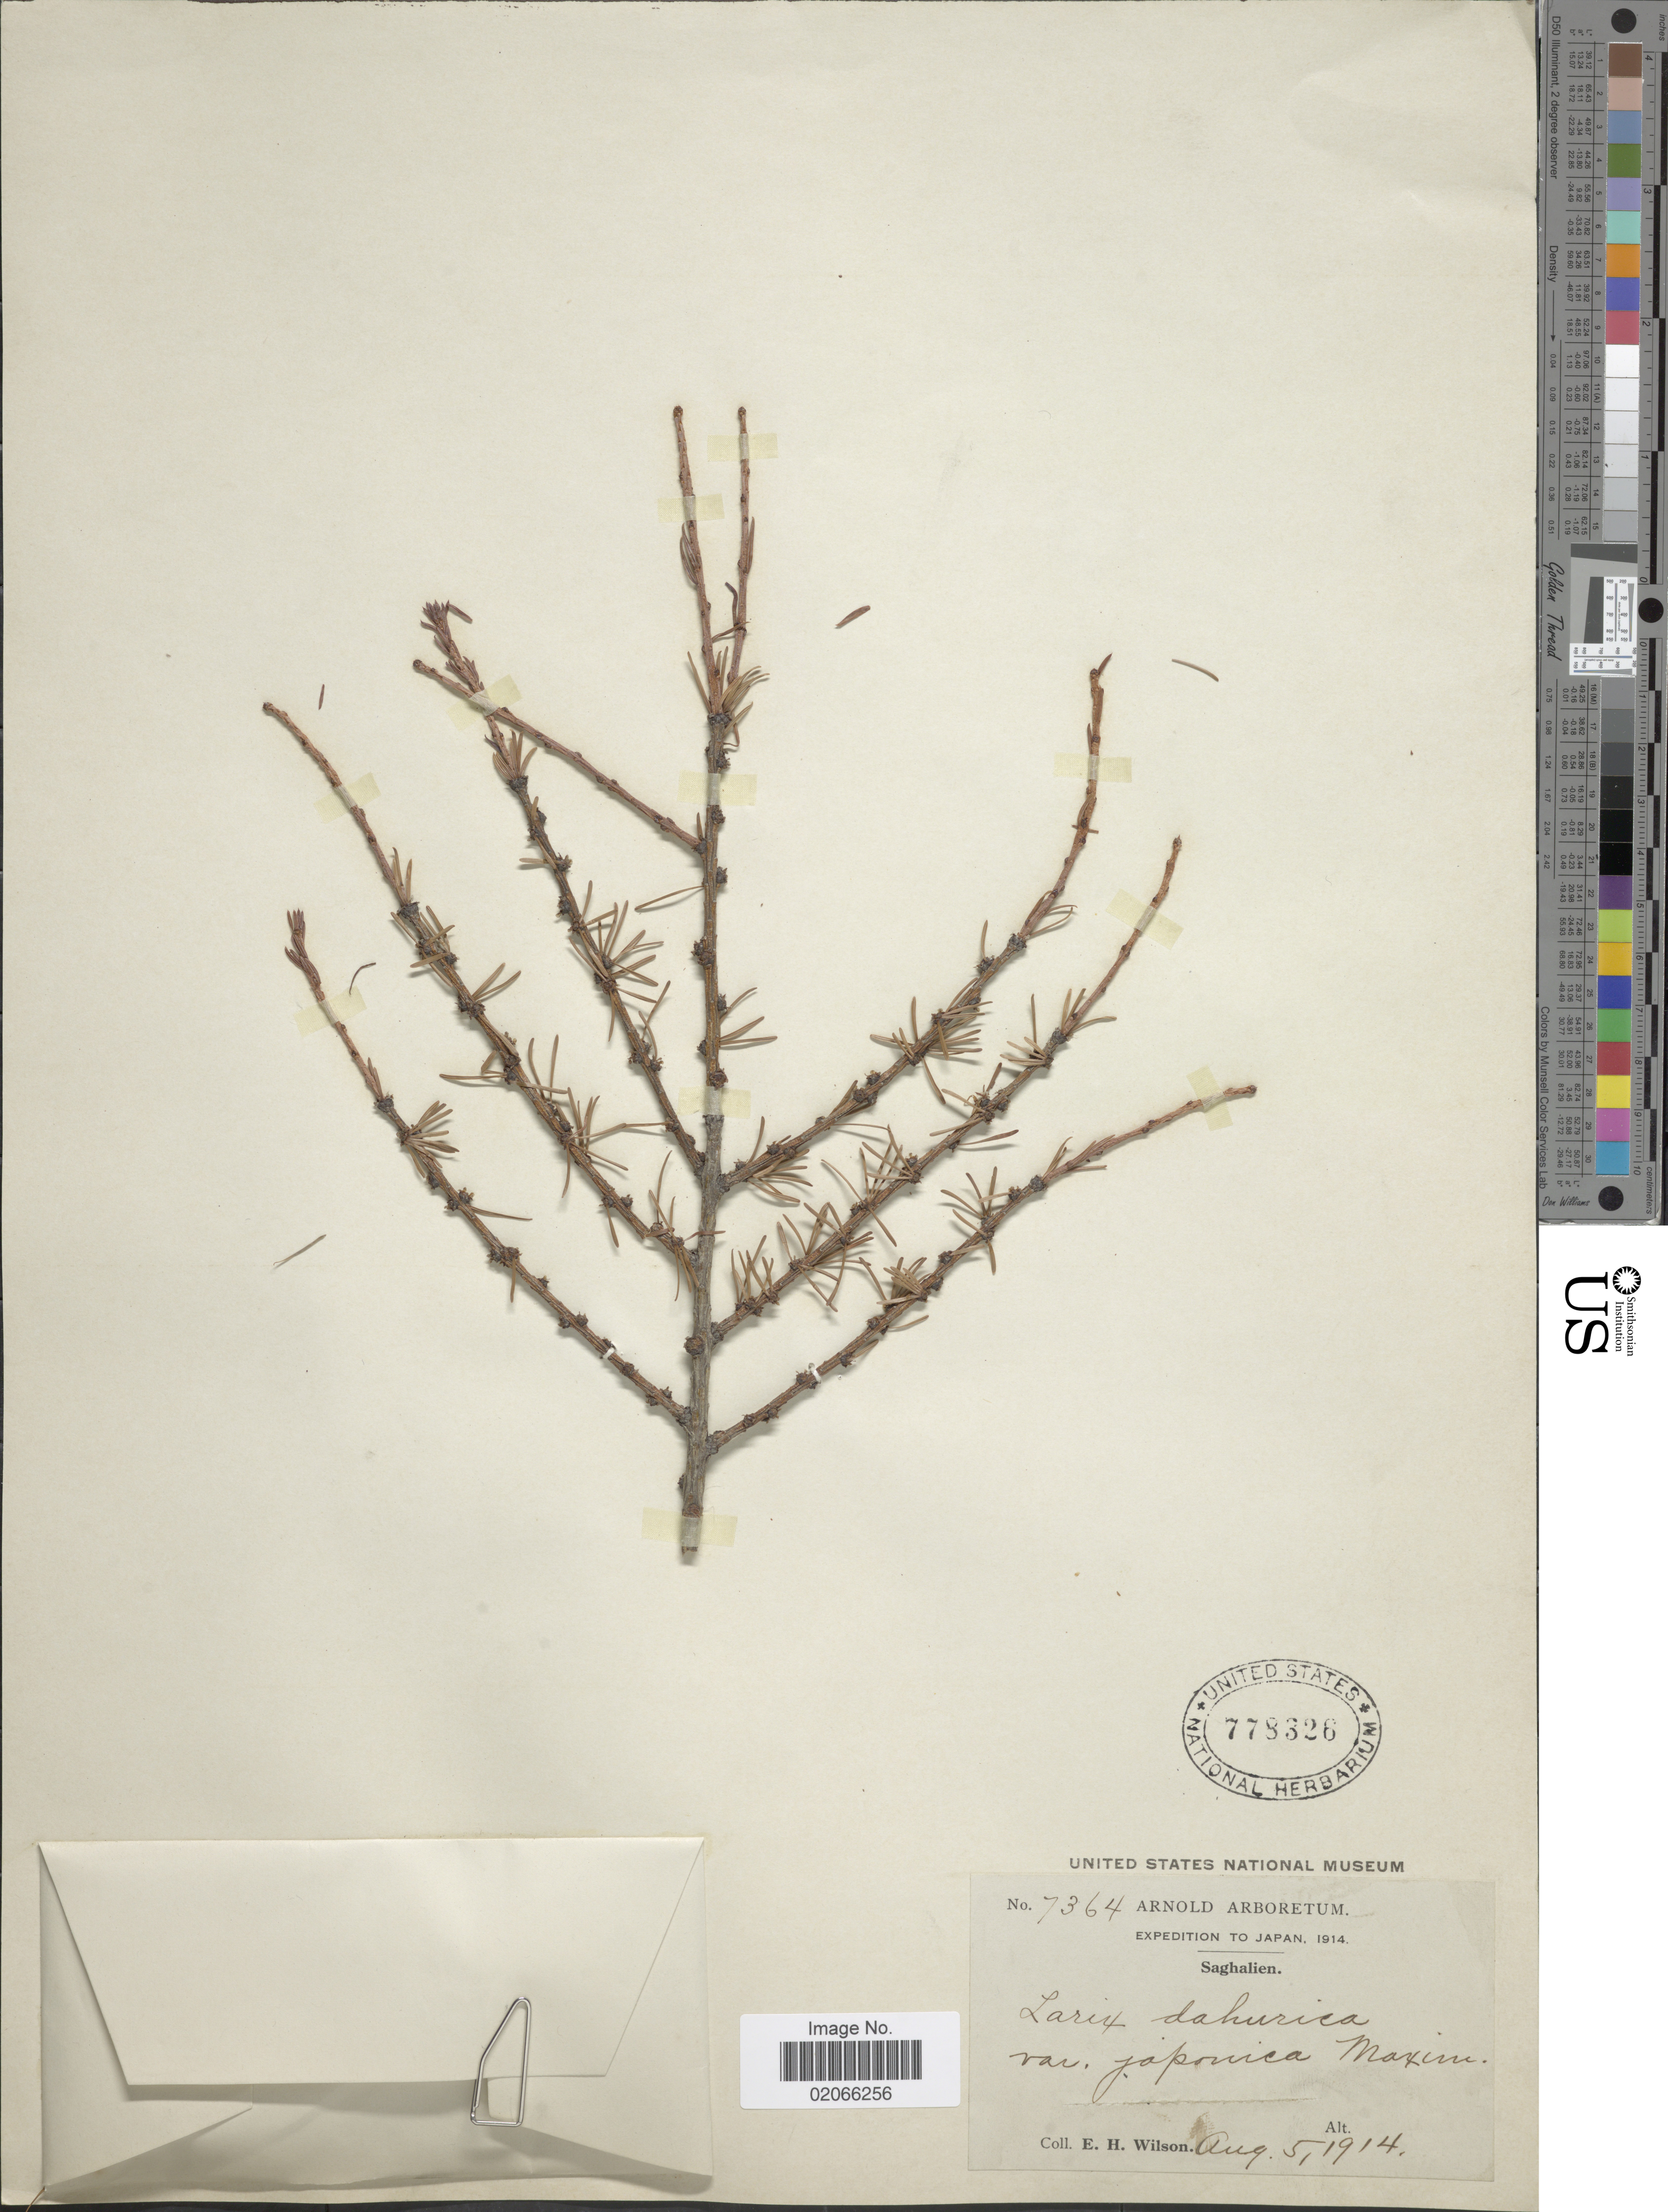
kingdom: Plantae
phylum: Tracheophyta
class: Pinopsida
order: Pinales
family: Pinaceae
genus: Larix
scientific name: Larix gmelinii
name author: (Rupr.) Kuzen.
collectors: E. Wilson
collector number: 7364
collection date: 1914-08-05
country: Japan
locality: Saghalien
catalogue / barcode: US 778326